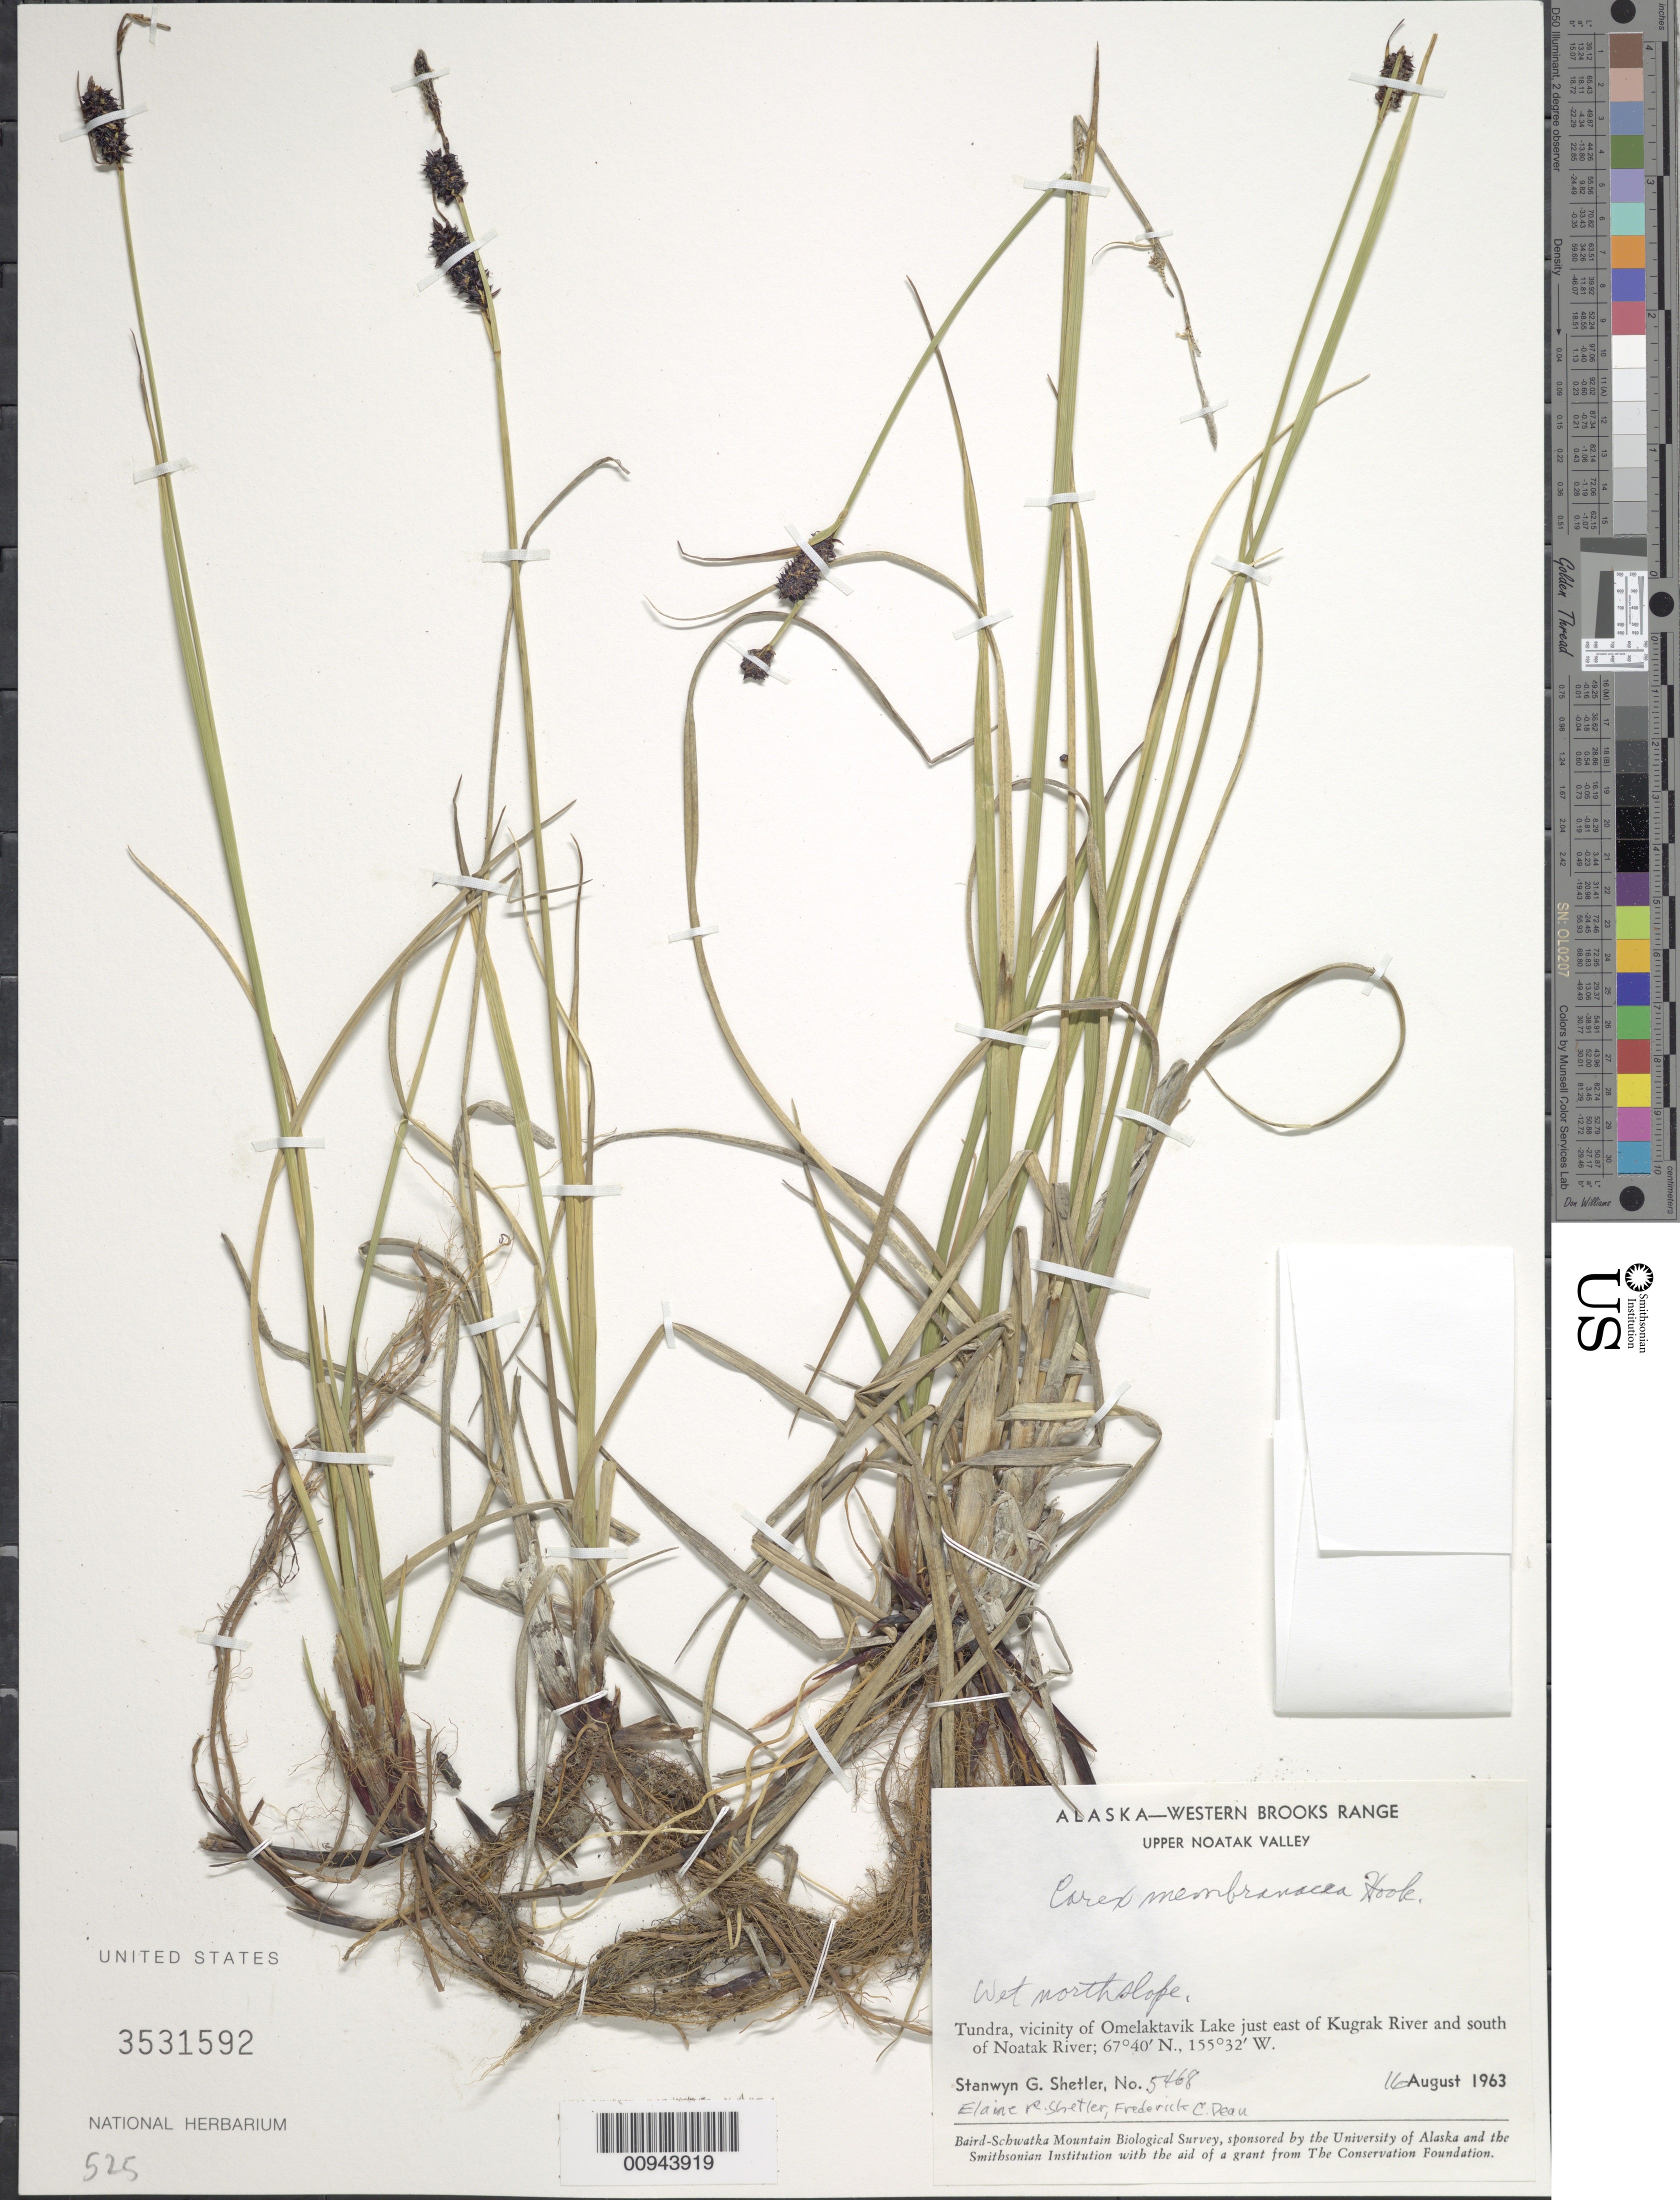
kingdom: Plantae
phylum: Tracheophyta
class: Liliopsida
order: Poales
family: Cyperaceae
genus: Carex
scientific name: Carex membranacea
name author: Hook.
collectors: S. Shetler, E. R. Shetler & F. C. Dean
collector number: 5468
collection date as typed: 16 Aug 1963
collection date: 1963-08-16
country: United States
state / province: Alaska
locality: Vicinity of Omelaktavik Lake just east of Kugrak River and south of Noatak River. Western Brooks Range, Upper Noatak Valley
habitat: Tundra. Wet north slope.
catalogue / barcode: US 3531592